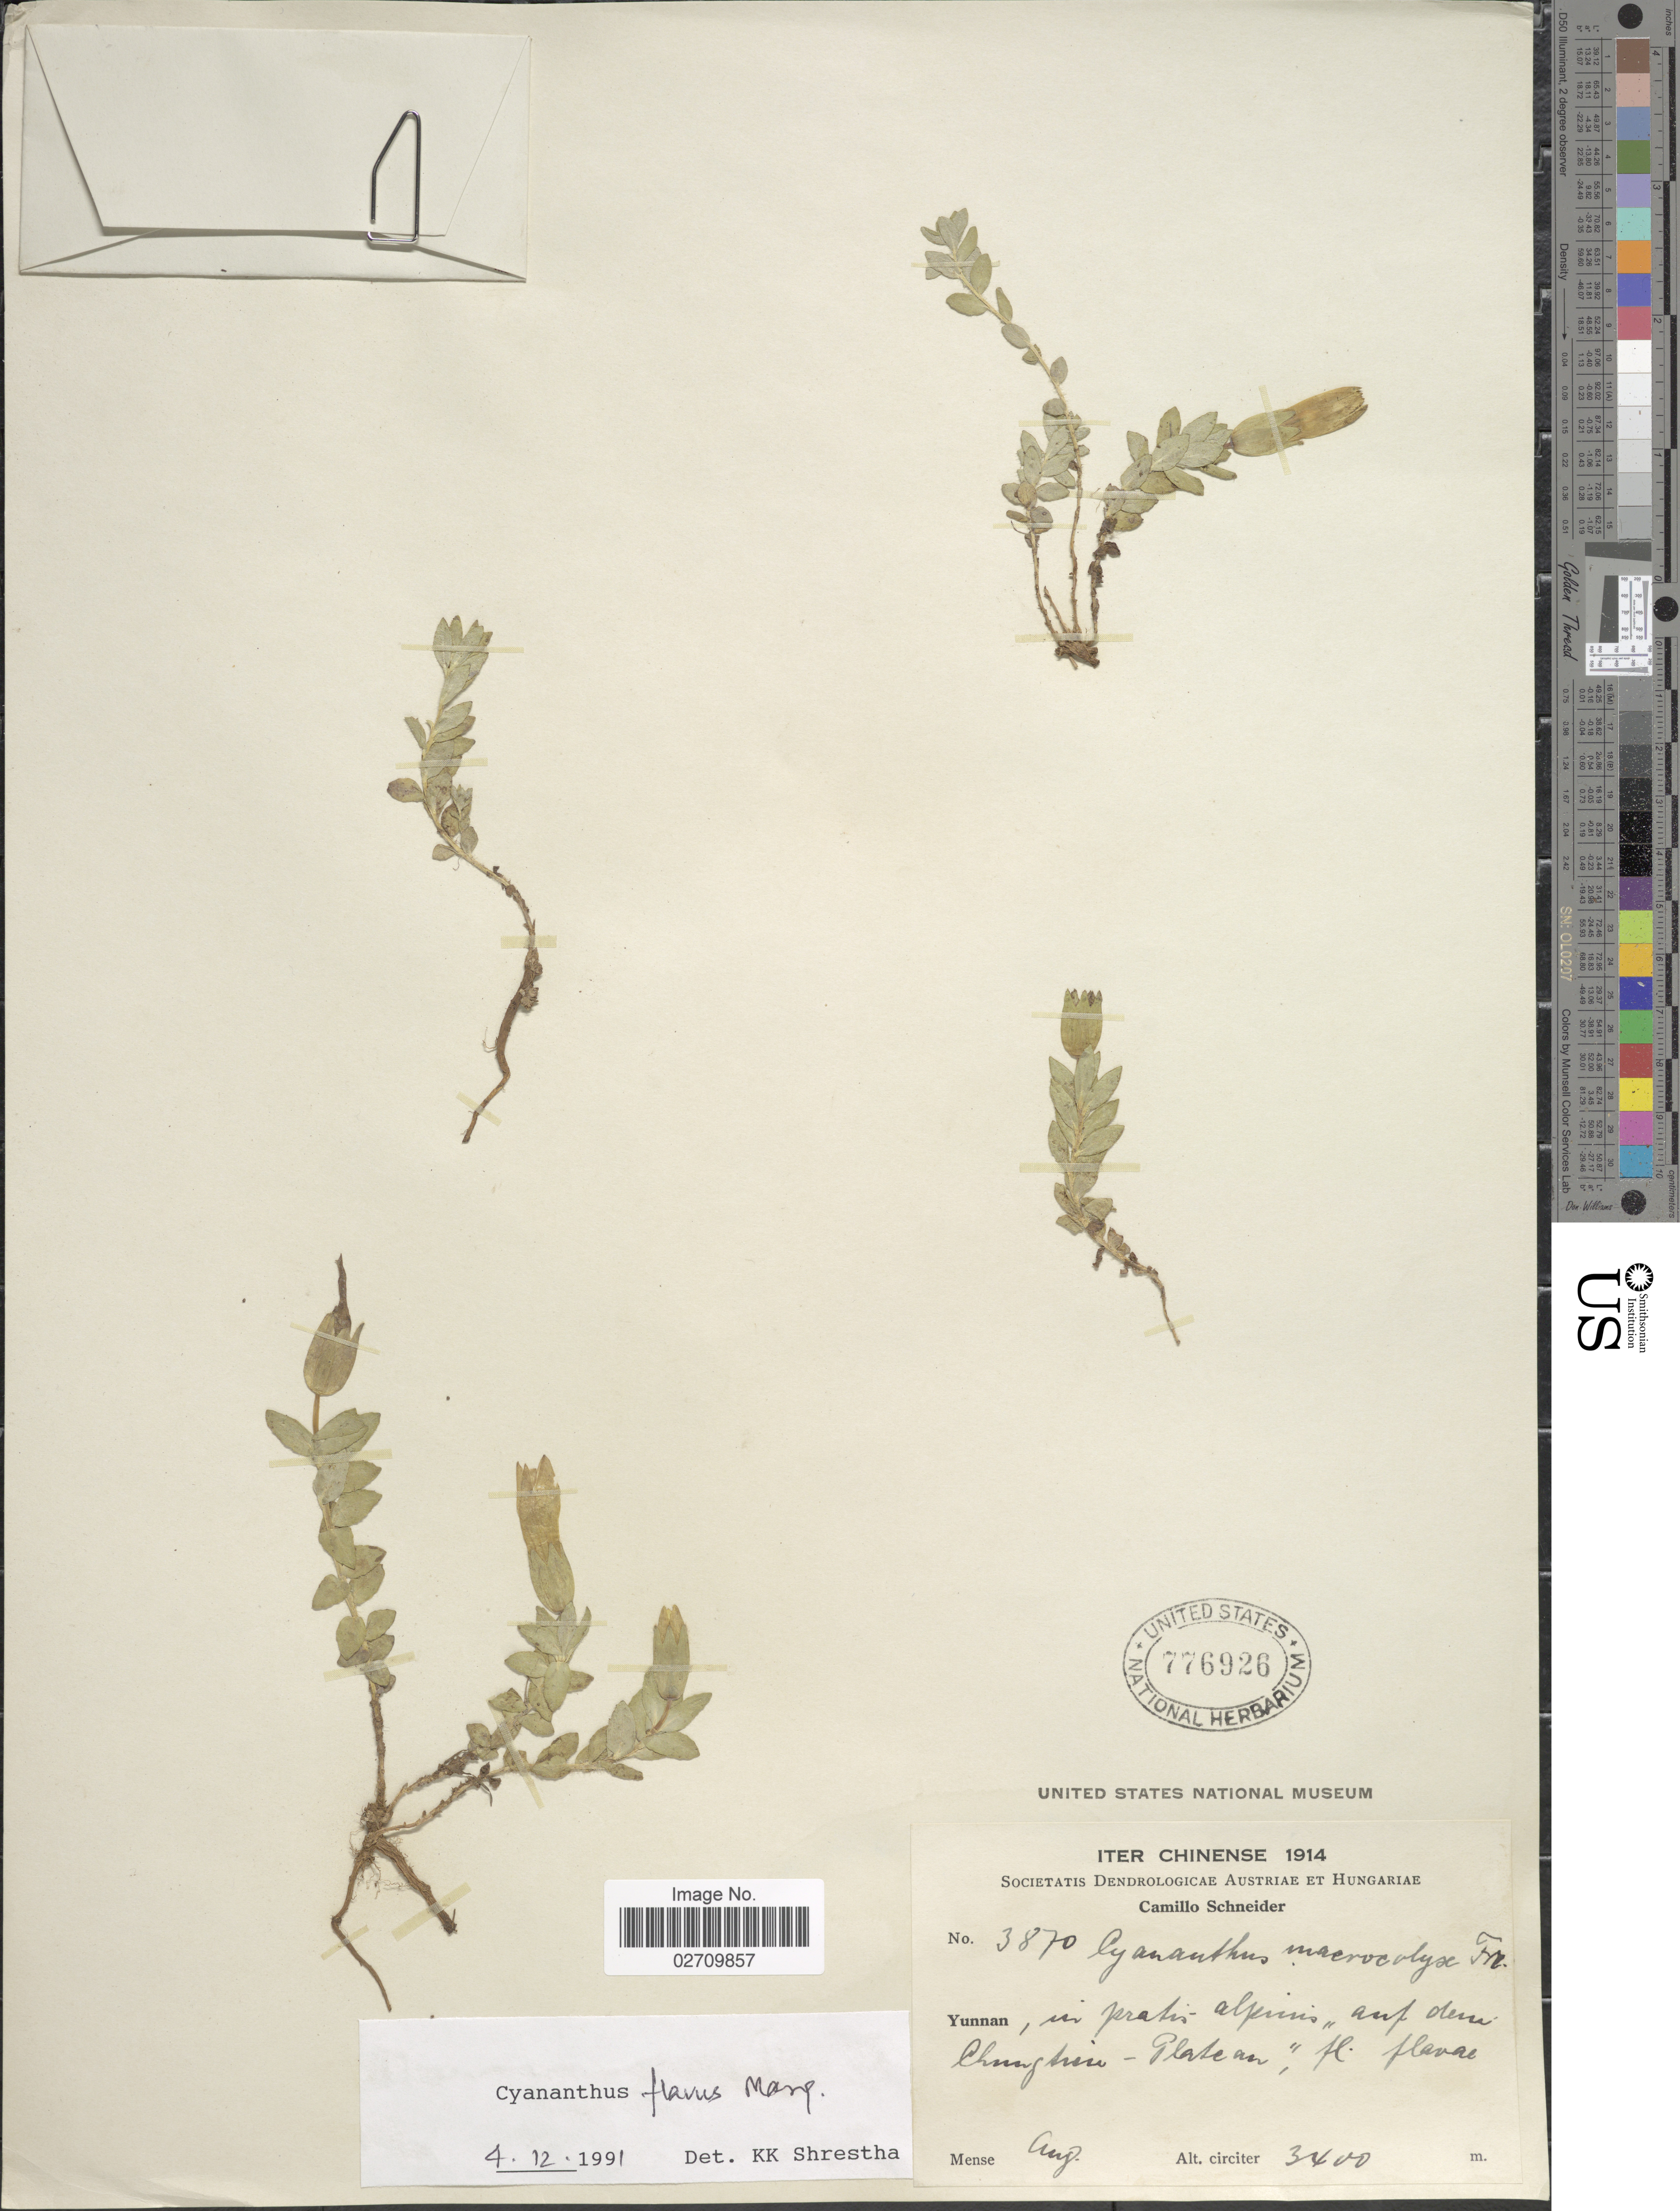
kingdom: Plantae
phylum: Tracheophyta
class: Magnoliopsida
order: Asterales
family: Campanulaceae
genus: Cyananthus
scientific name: Cyananthus flavus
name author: C. Marquand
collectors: C. K. Schneider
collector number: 3870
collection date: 1914-08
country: China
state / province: Yunnan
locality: In pratis alpinis auf dens Chungtien- Plateau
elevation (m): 3400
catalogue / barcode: US 776926